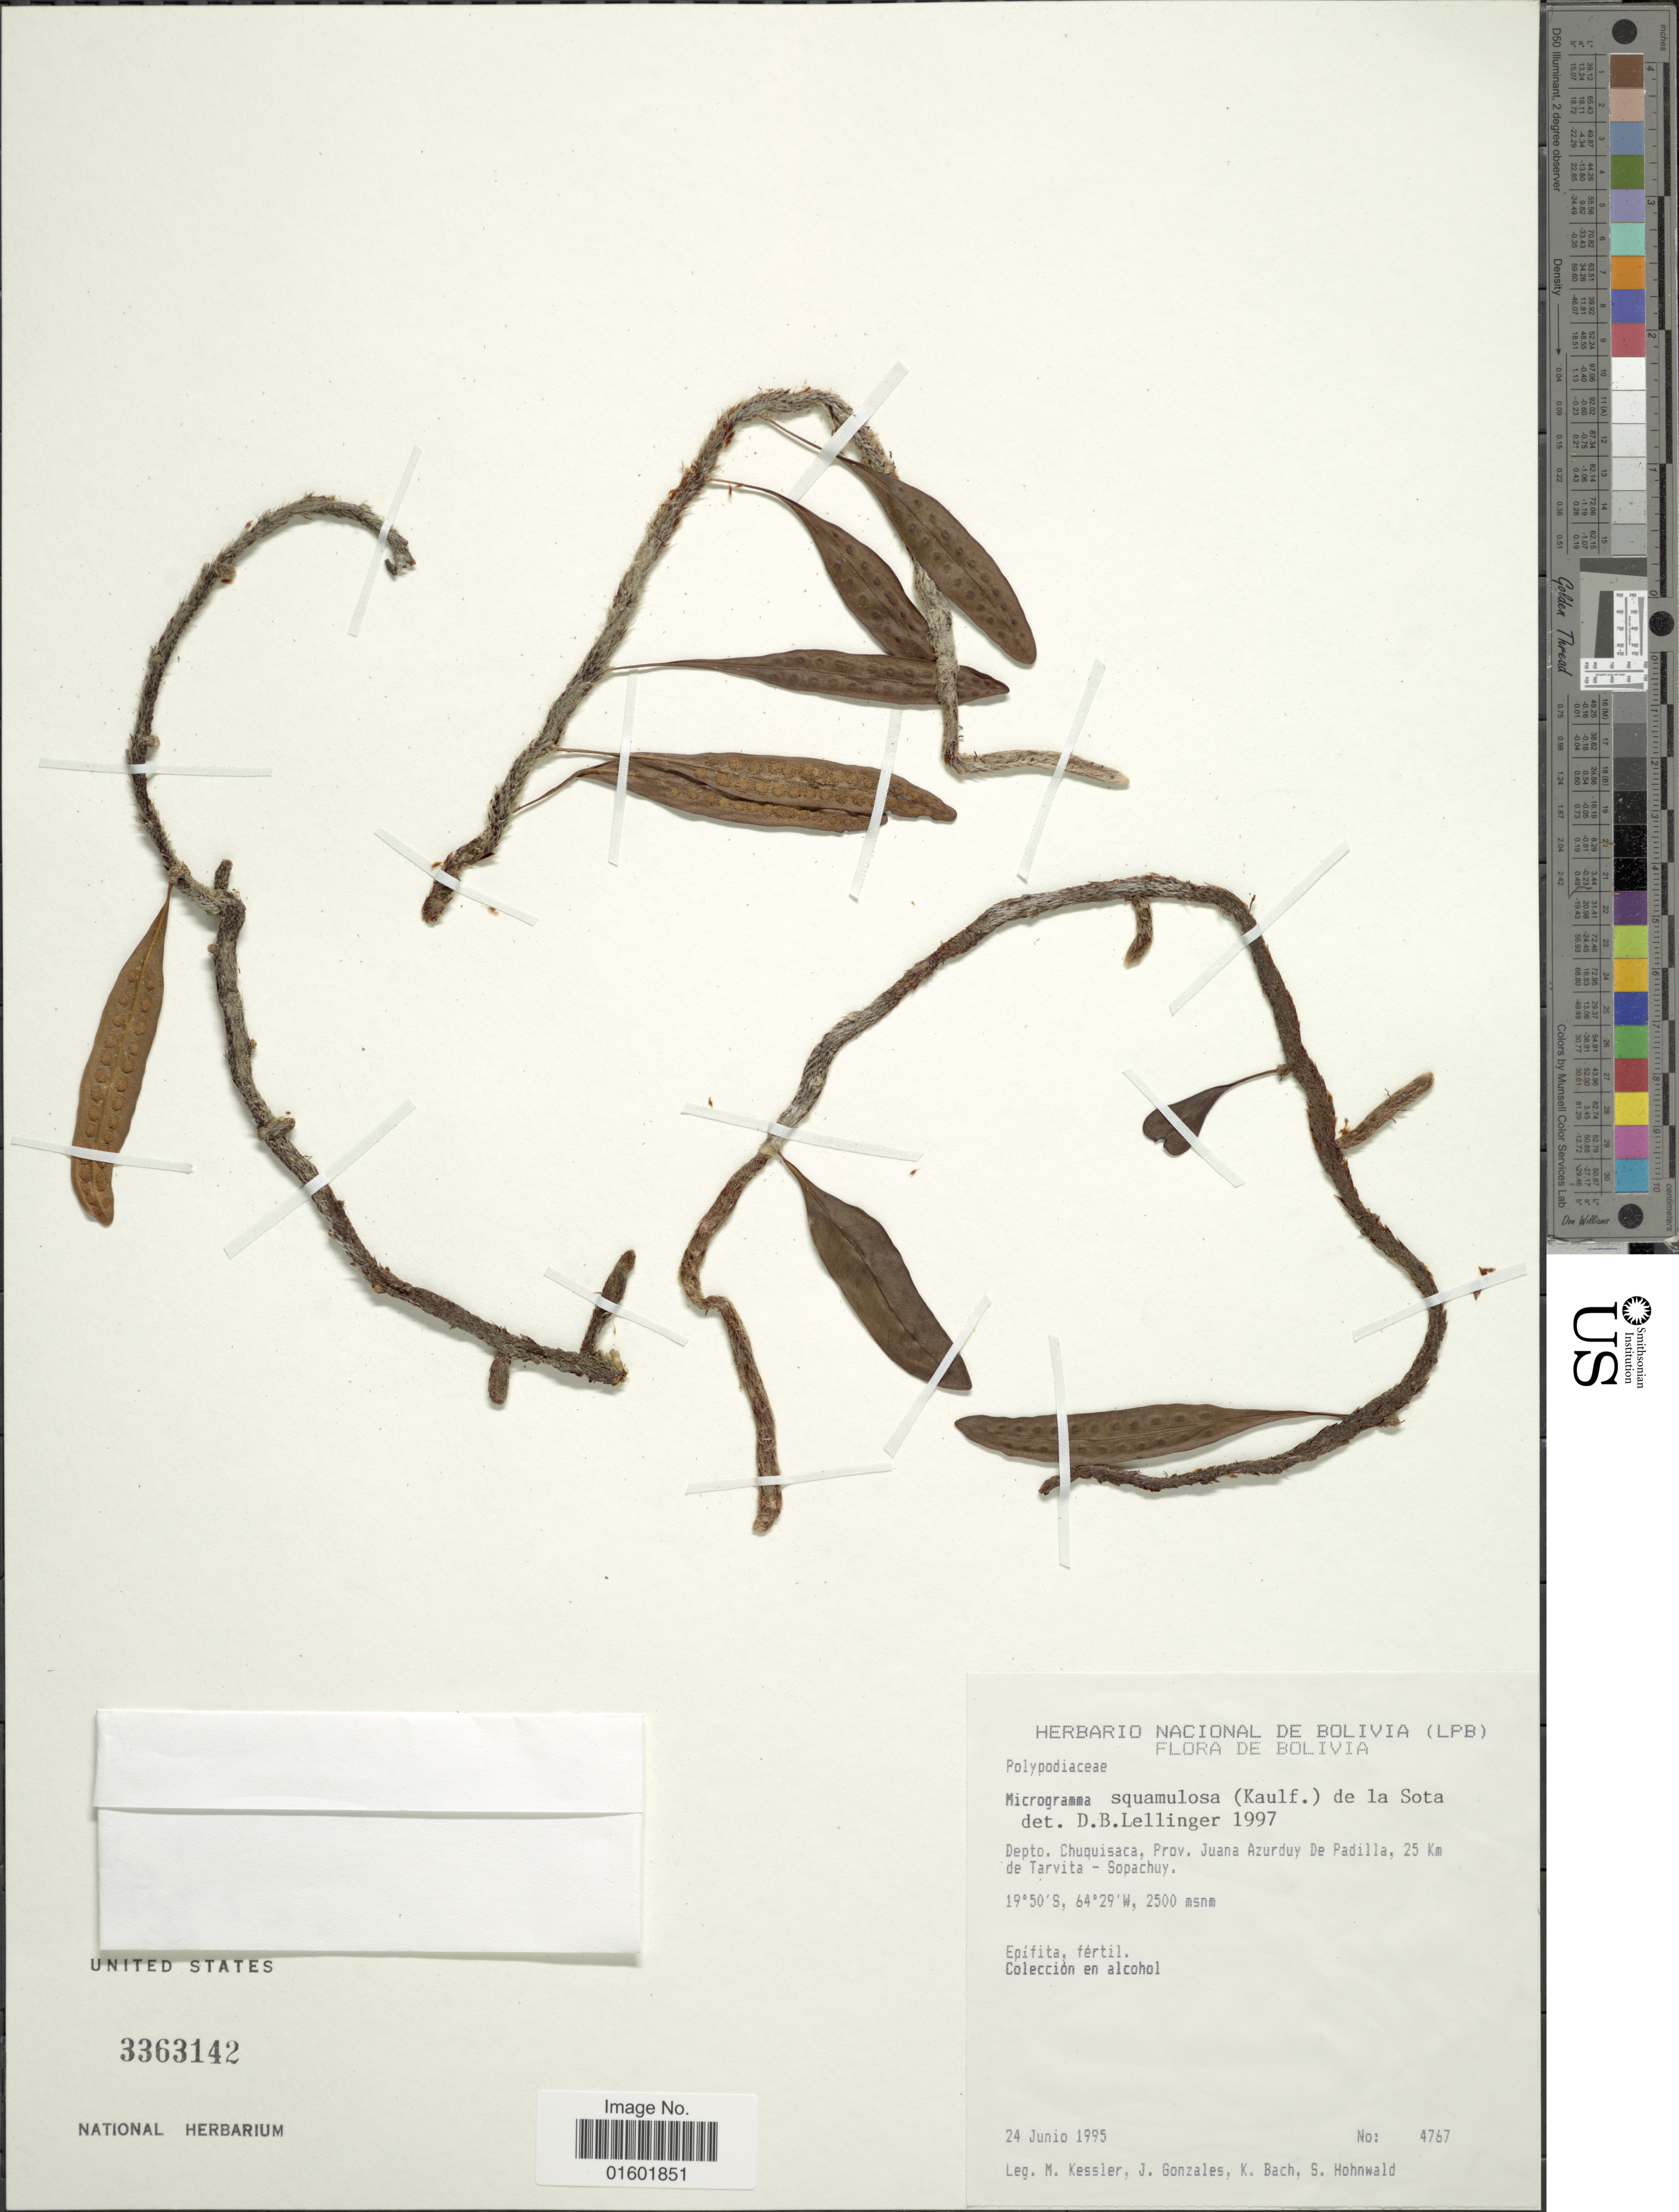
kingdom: Plantae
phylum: Tracheophyta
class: Polypodiopsida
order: Polypodiales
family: Polypodiaceae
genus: Microgramma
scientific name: Microgramma squamulosa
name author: (Kaulf.) Sota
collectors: M. Kessler, J. Gonzales, K. Bach & S. Hohnwald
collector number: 4767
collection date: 1995-06-24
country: Bolivia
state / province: Chuquisaca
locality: Prov. Juana Azurduy De Padilla, 25 km de Tarvita - Sopachuy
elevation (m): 2500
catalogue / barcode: US 3363142